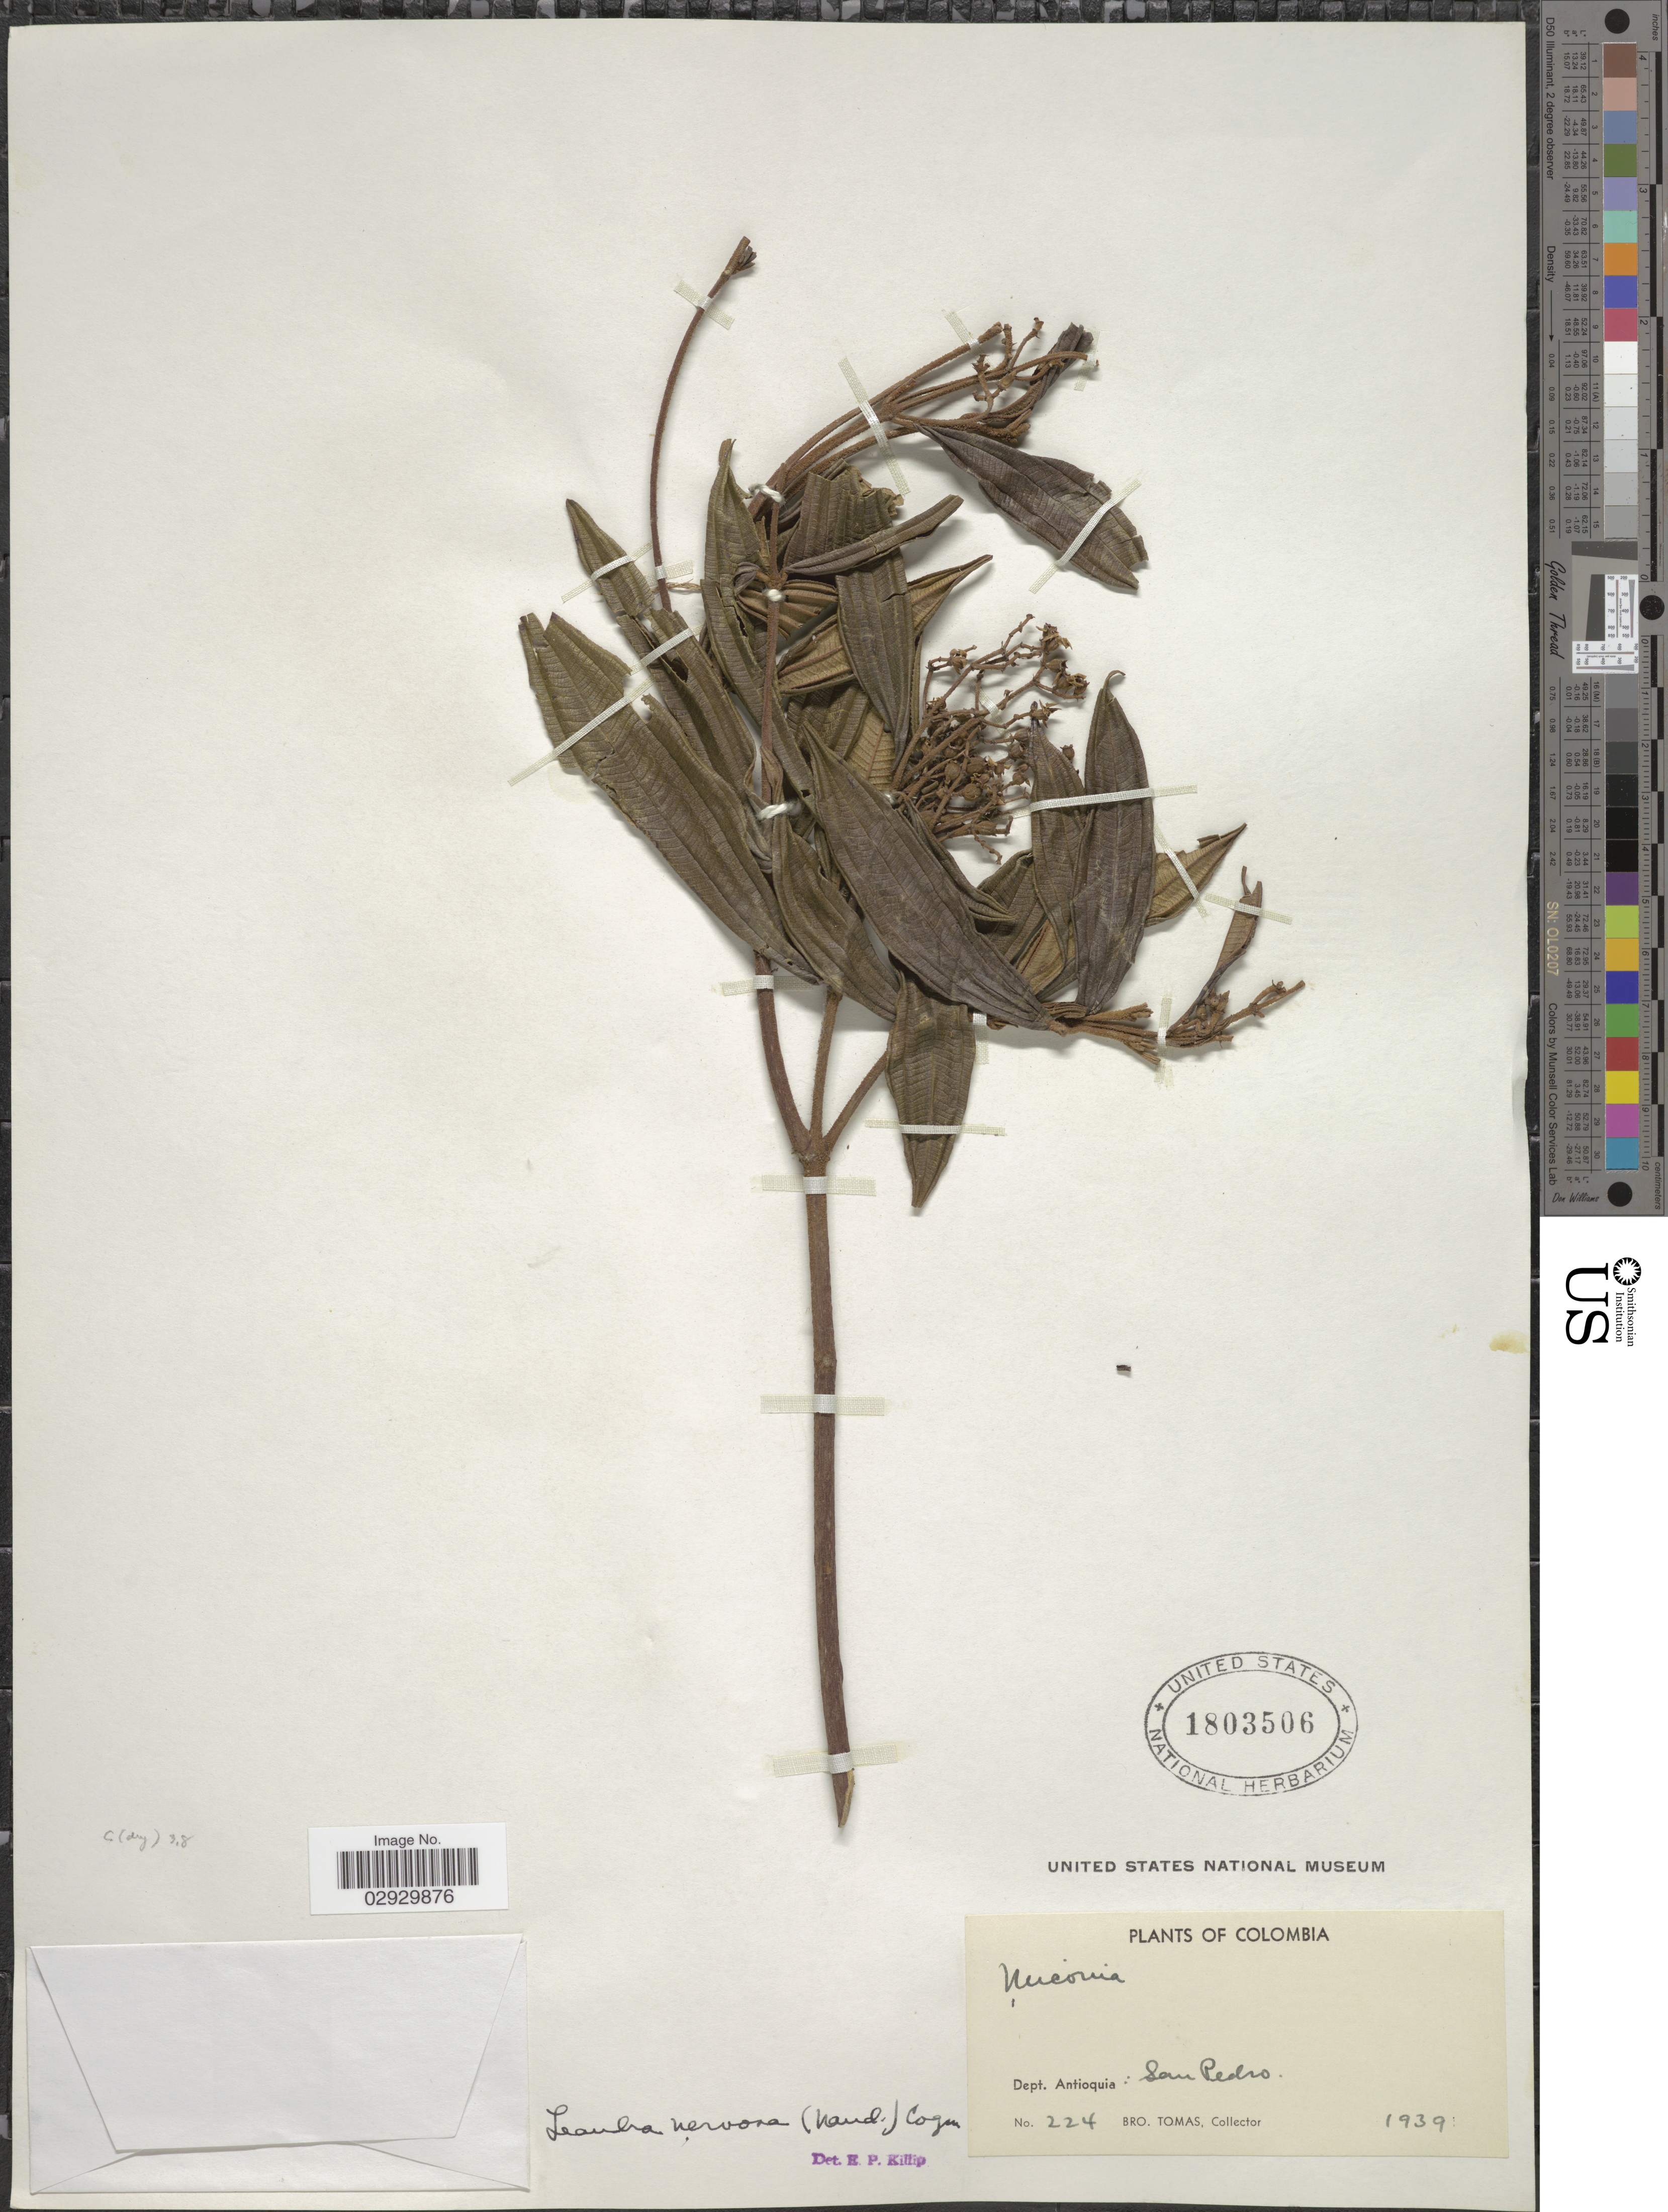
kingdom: Plantae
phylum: Tracheophyta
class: Magnoliopsida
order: Myrtales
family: Melastomataceae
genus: Leandra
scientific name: Leandra nervosa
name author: (Naudin) Cogn.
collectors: B. Tomas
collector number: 224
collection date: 1939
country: Colombia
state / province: Antioquia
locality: Dept. Antioquia: San Pedro.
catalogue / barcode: US 1803506